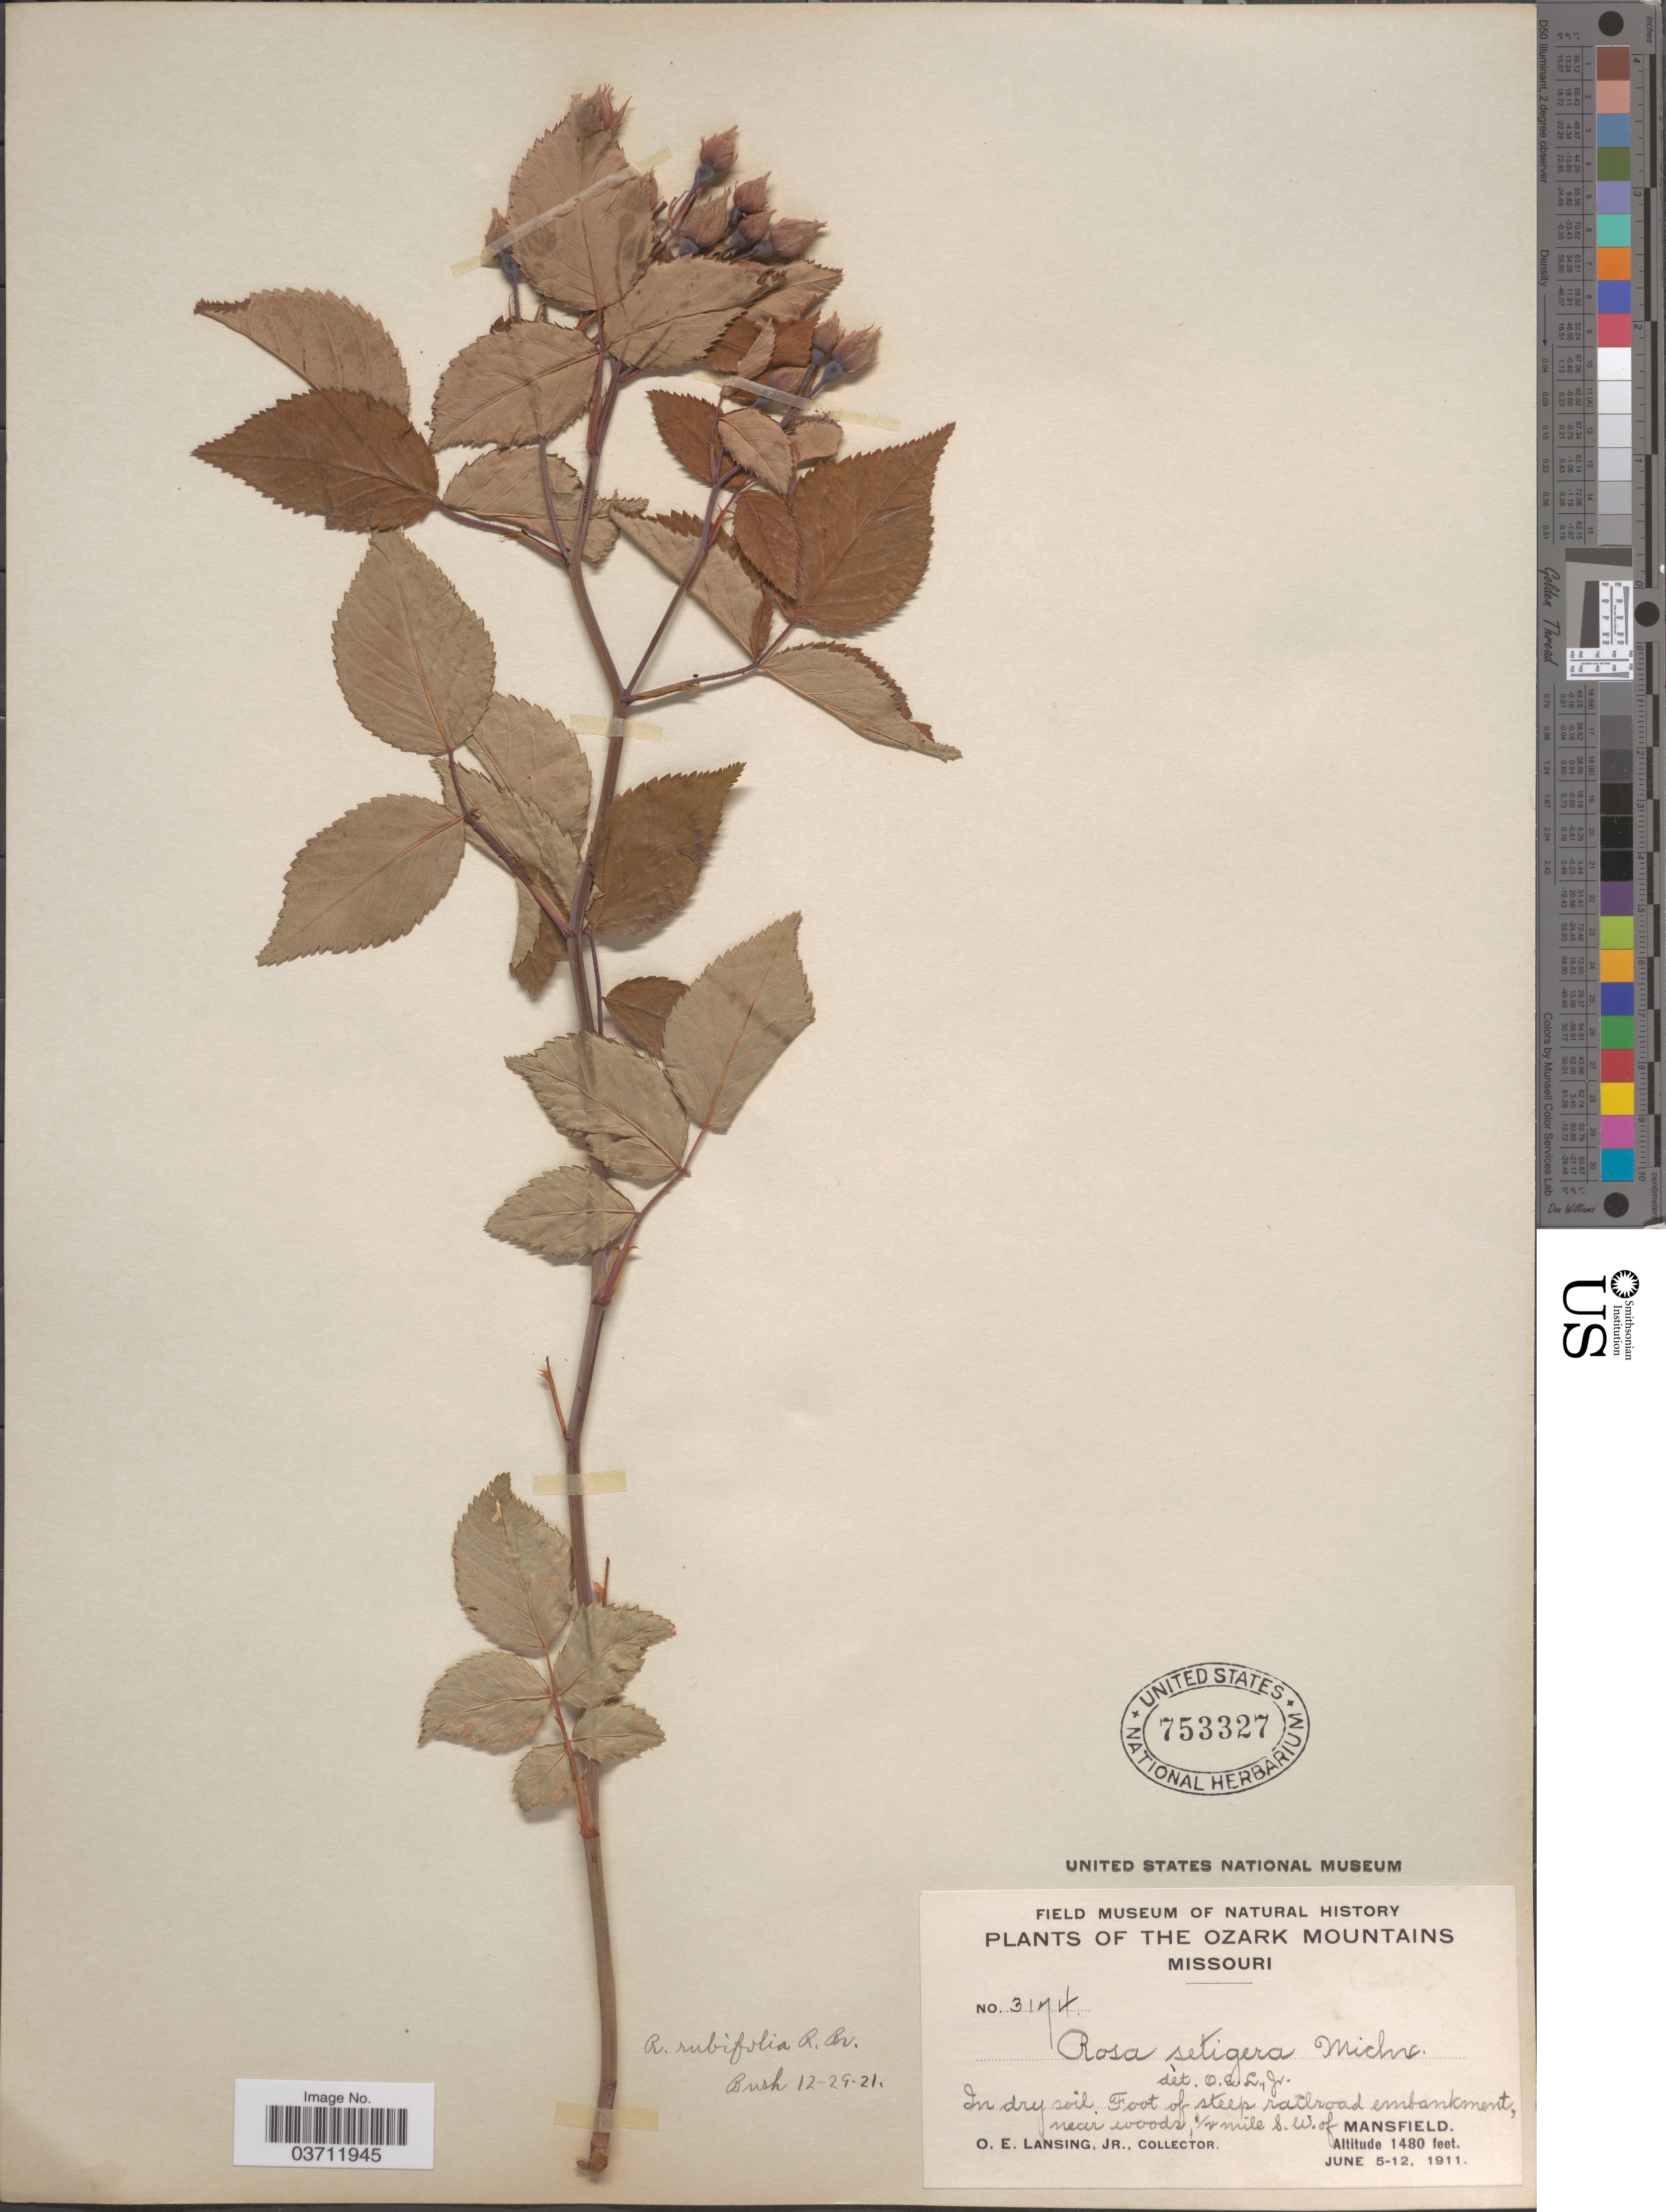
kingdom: Plantae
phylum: Tracheophyta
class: Magnoliopsida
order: Rosales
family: Rosaceae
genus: Rosa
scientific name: Rosa rubifolia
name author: R. Br.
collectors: O. Lansing Jr.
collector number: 3174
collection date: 1911-06-05/1911-06-12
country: United States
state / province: Missouri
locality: Ozark Mountains. Foot of steep railroad embankment, near woods, ½ mile S.W. of Mansfield.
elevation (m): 451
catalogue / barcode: US 753327